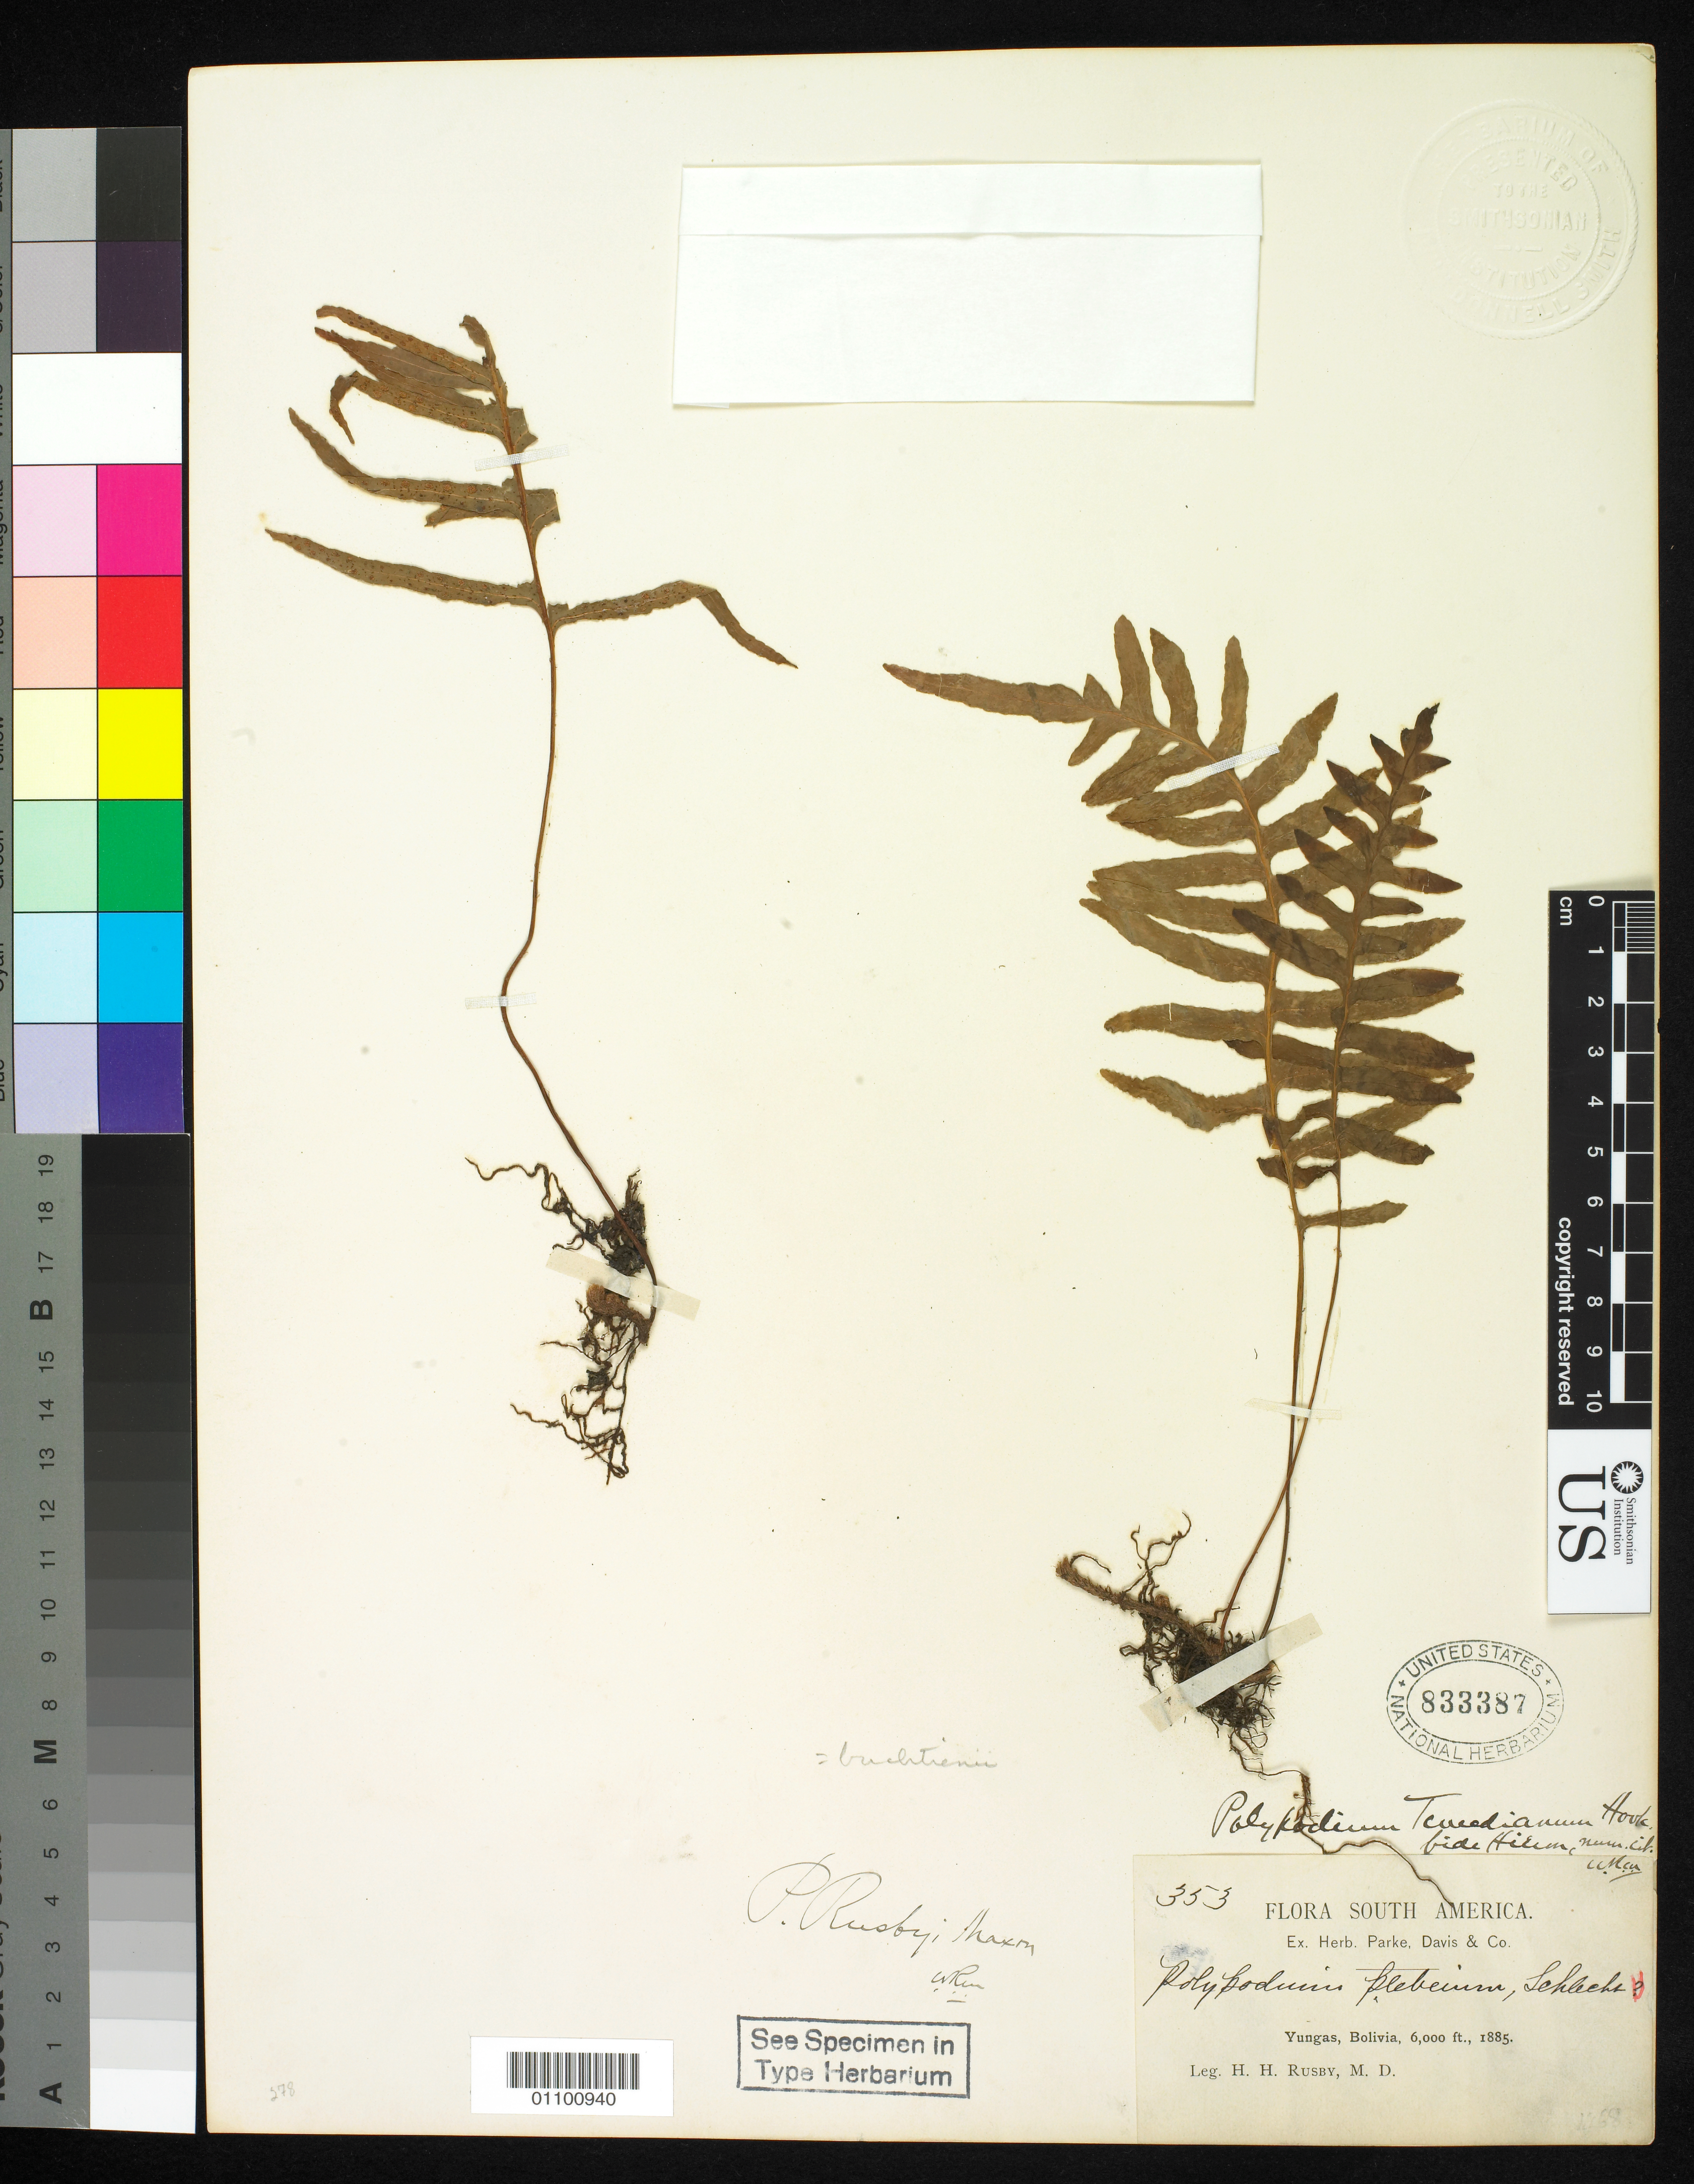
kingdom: Plantae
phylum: Tracheophyta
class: Polypodiopsida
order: Polypodiales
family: Polypodiaceae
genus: Polypodium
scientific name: Polypodium rusbyi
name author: Maxon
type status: Isotype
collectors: H. H. Rusby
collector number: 353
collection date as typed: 1885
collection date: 1885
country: Bolivia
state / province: La Páz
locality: Yungas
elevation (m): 1829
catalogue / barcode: US 833387